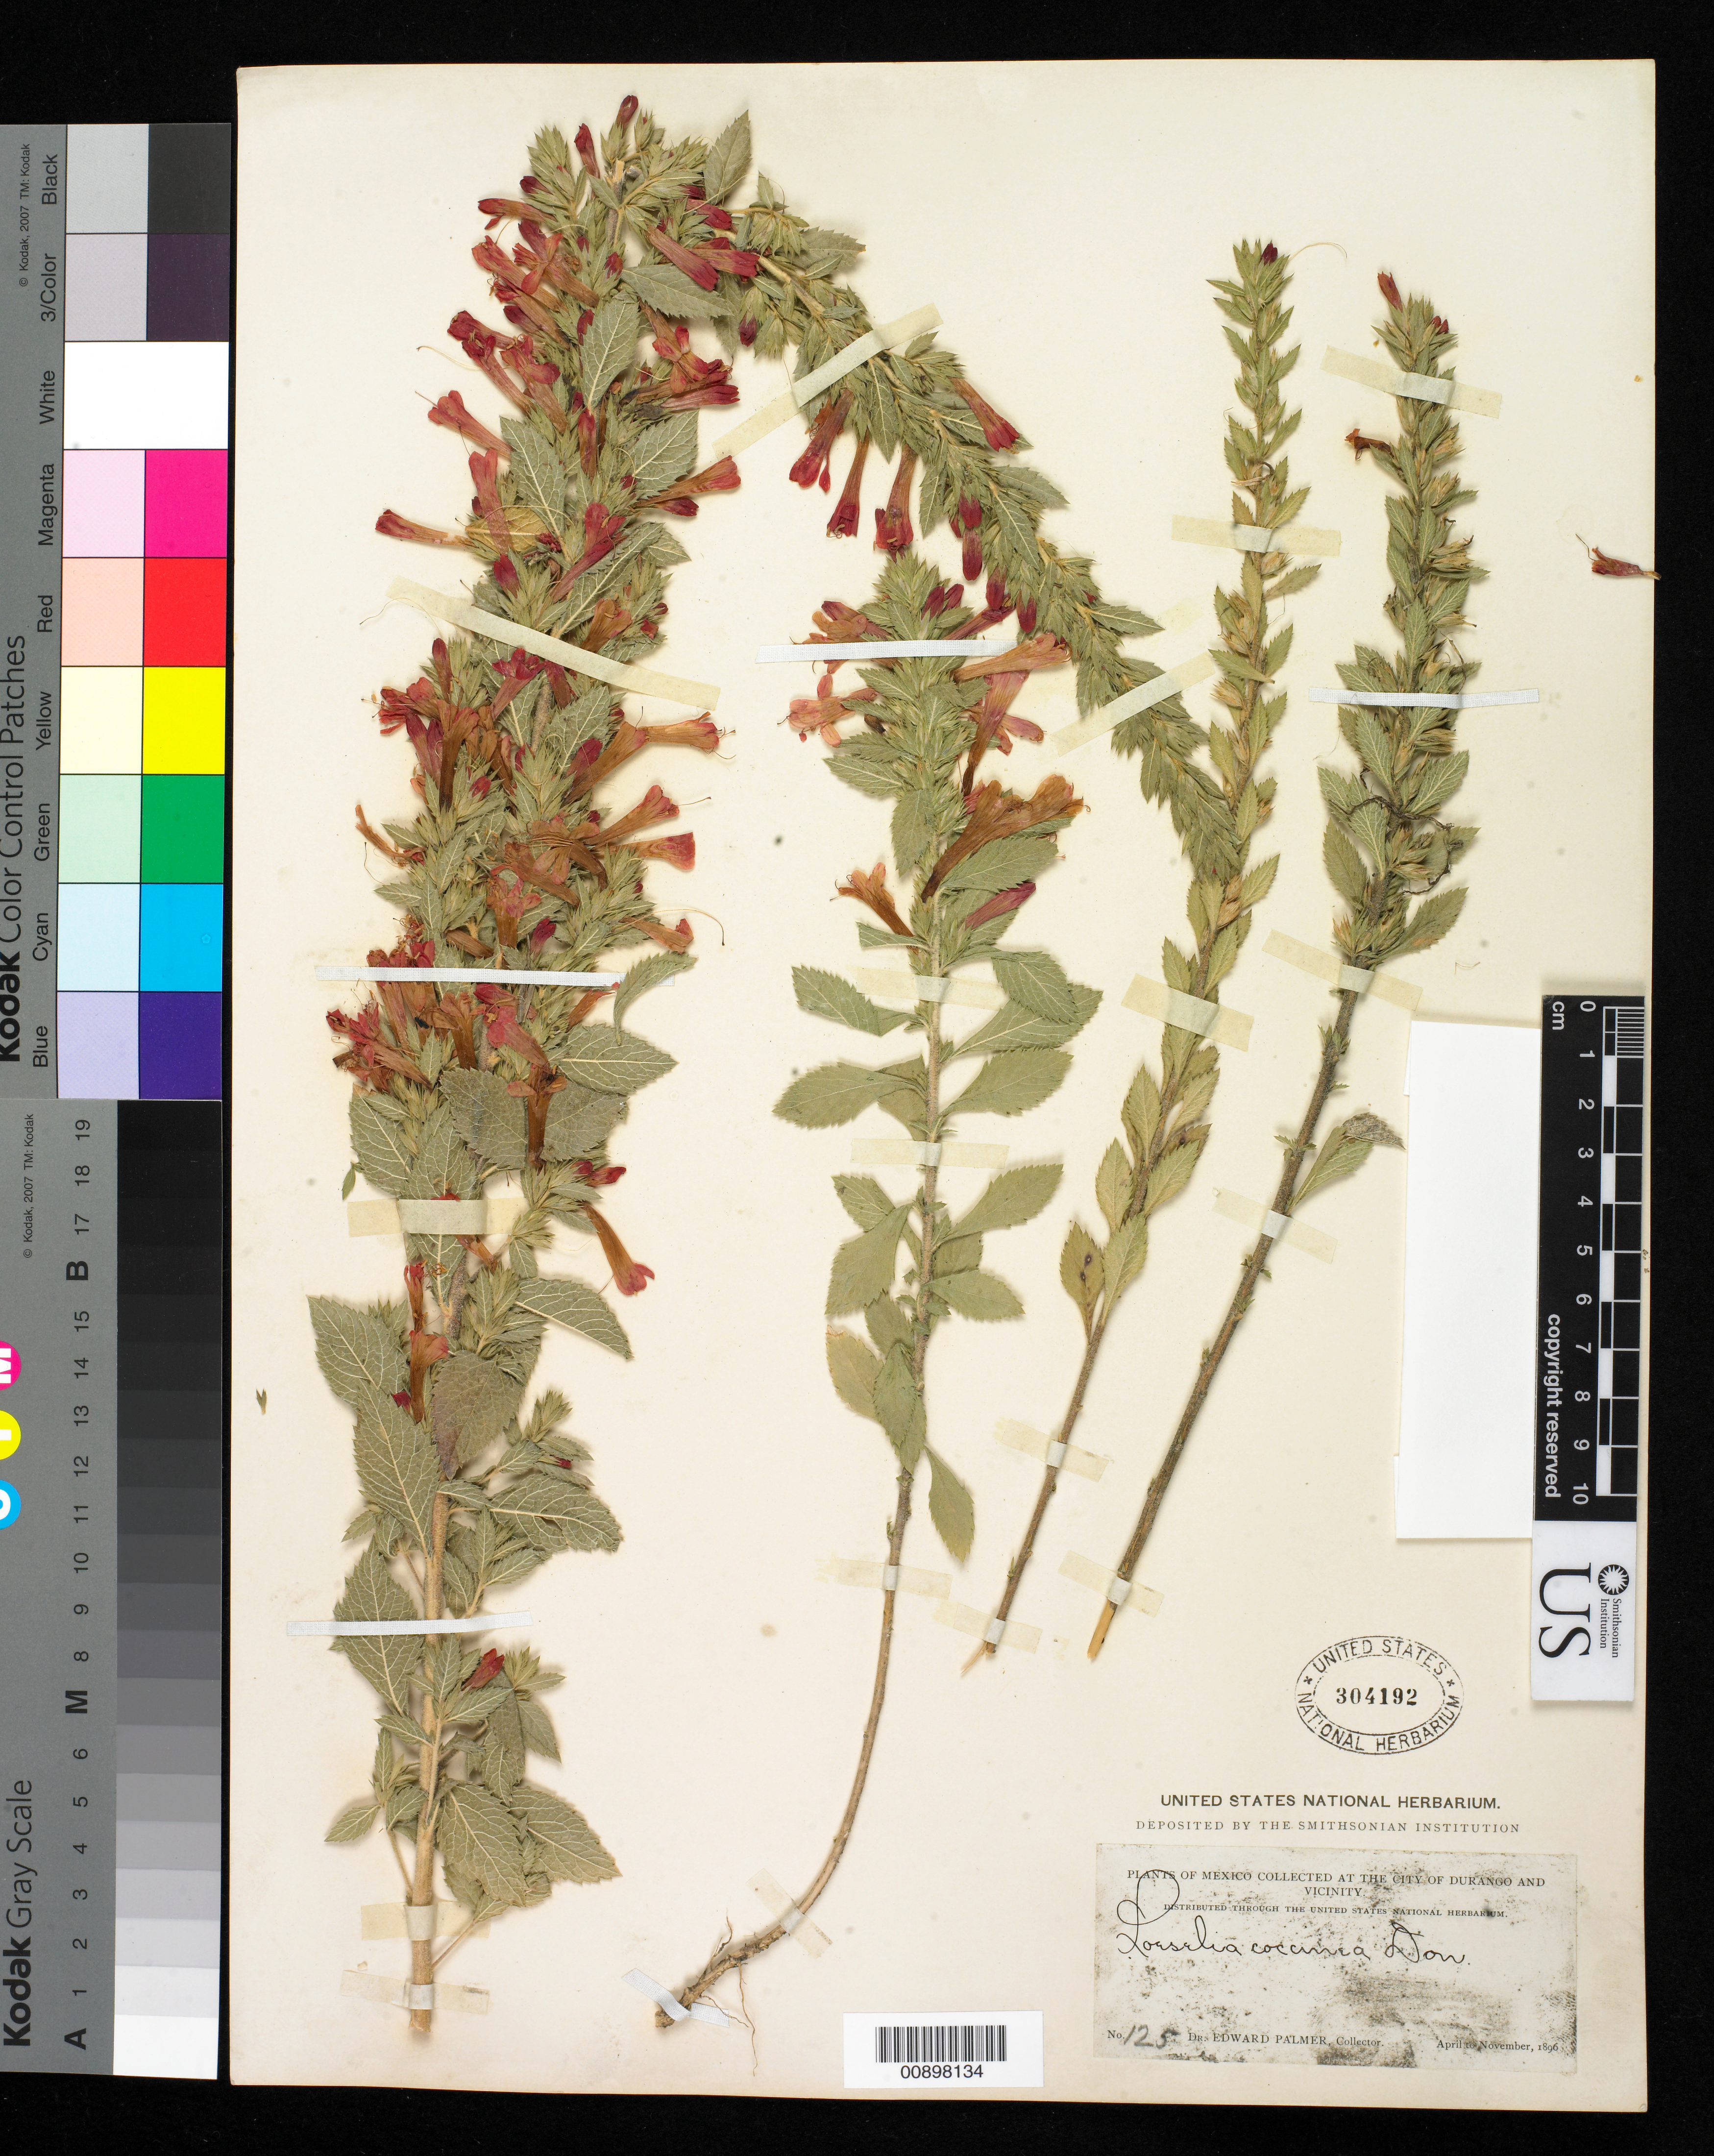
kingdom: Plantae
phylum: Tracheophyta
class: Magnoliopsida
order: Ericales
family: Polemoniaceae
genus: Loeselia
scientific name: Loeselia coccinea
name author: (Cav.) G. Don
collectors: E. Palmer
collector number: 125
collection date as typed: Apr 1896 to -- Nov 1896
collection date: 1896-04/1896-11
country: Mexico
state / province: Durango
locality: City of Durango and vicinity.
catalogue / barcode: US 304192